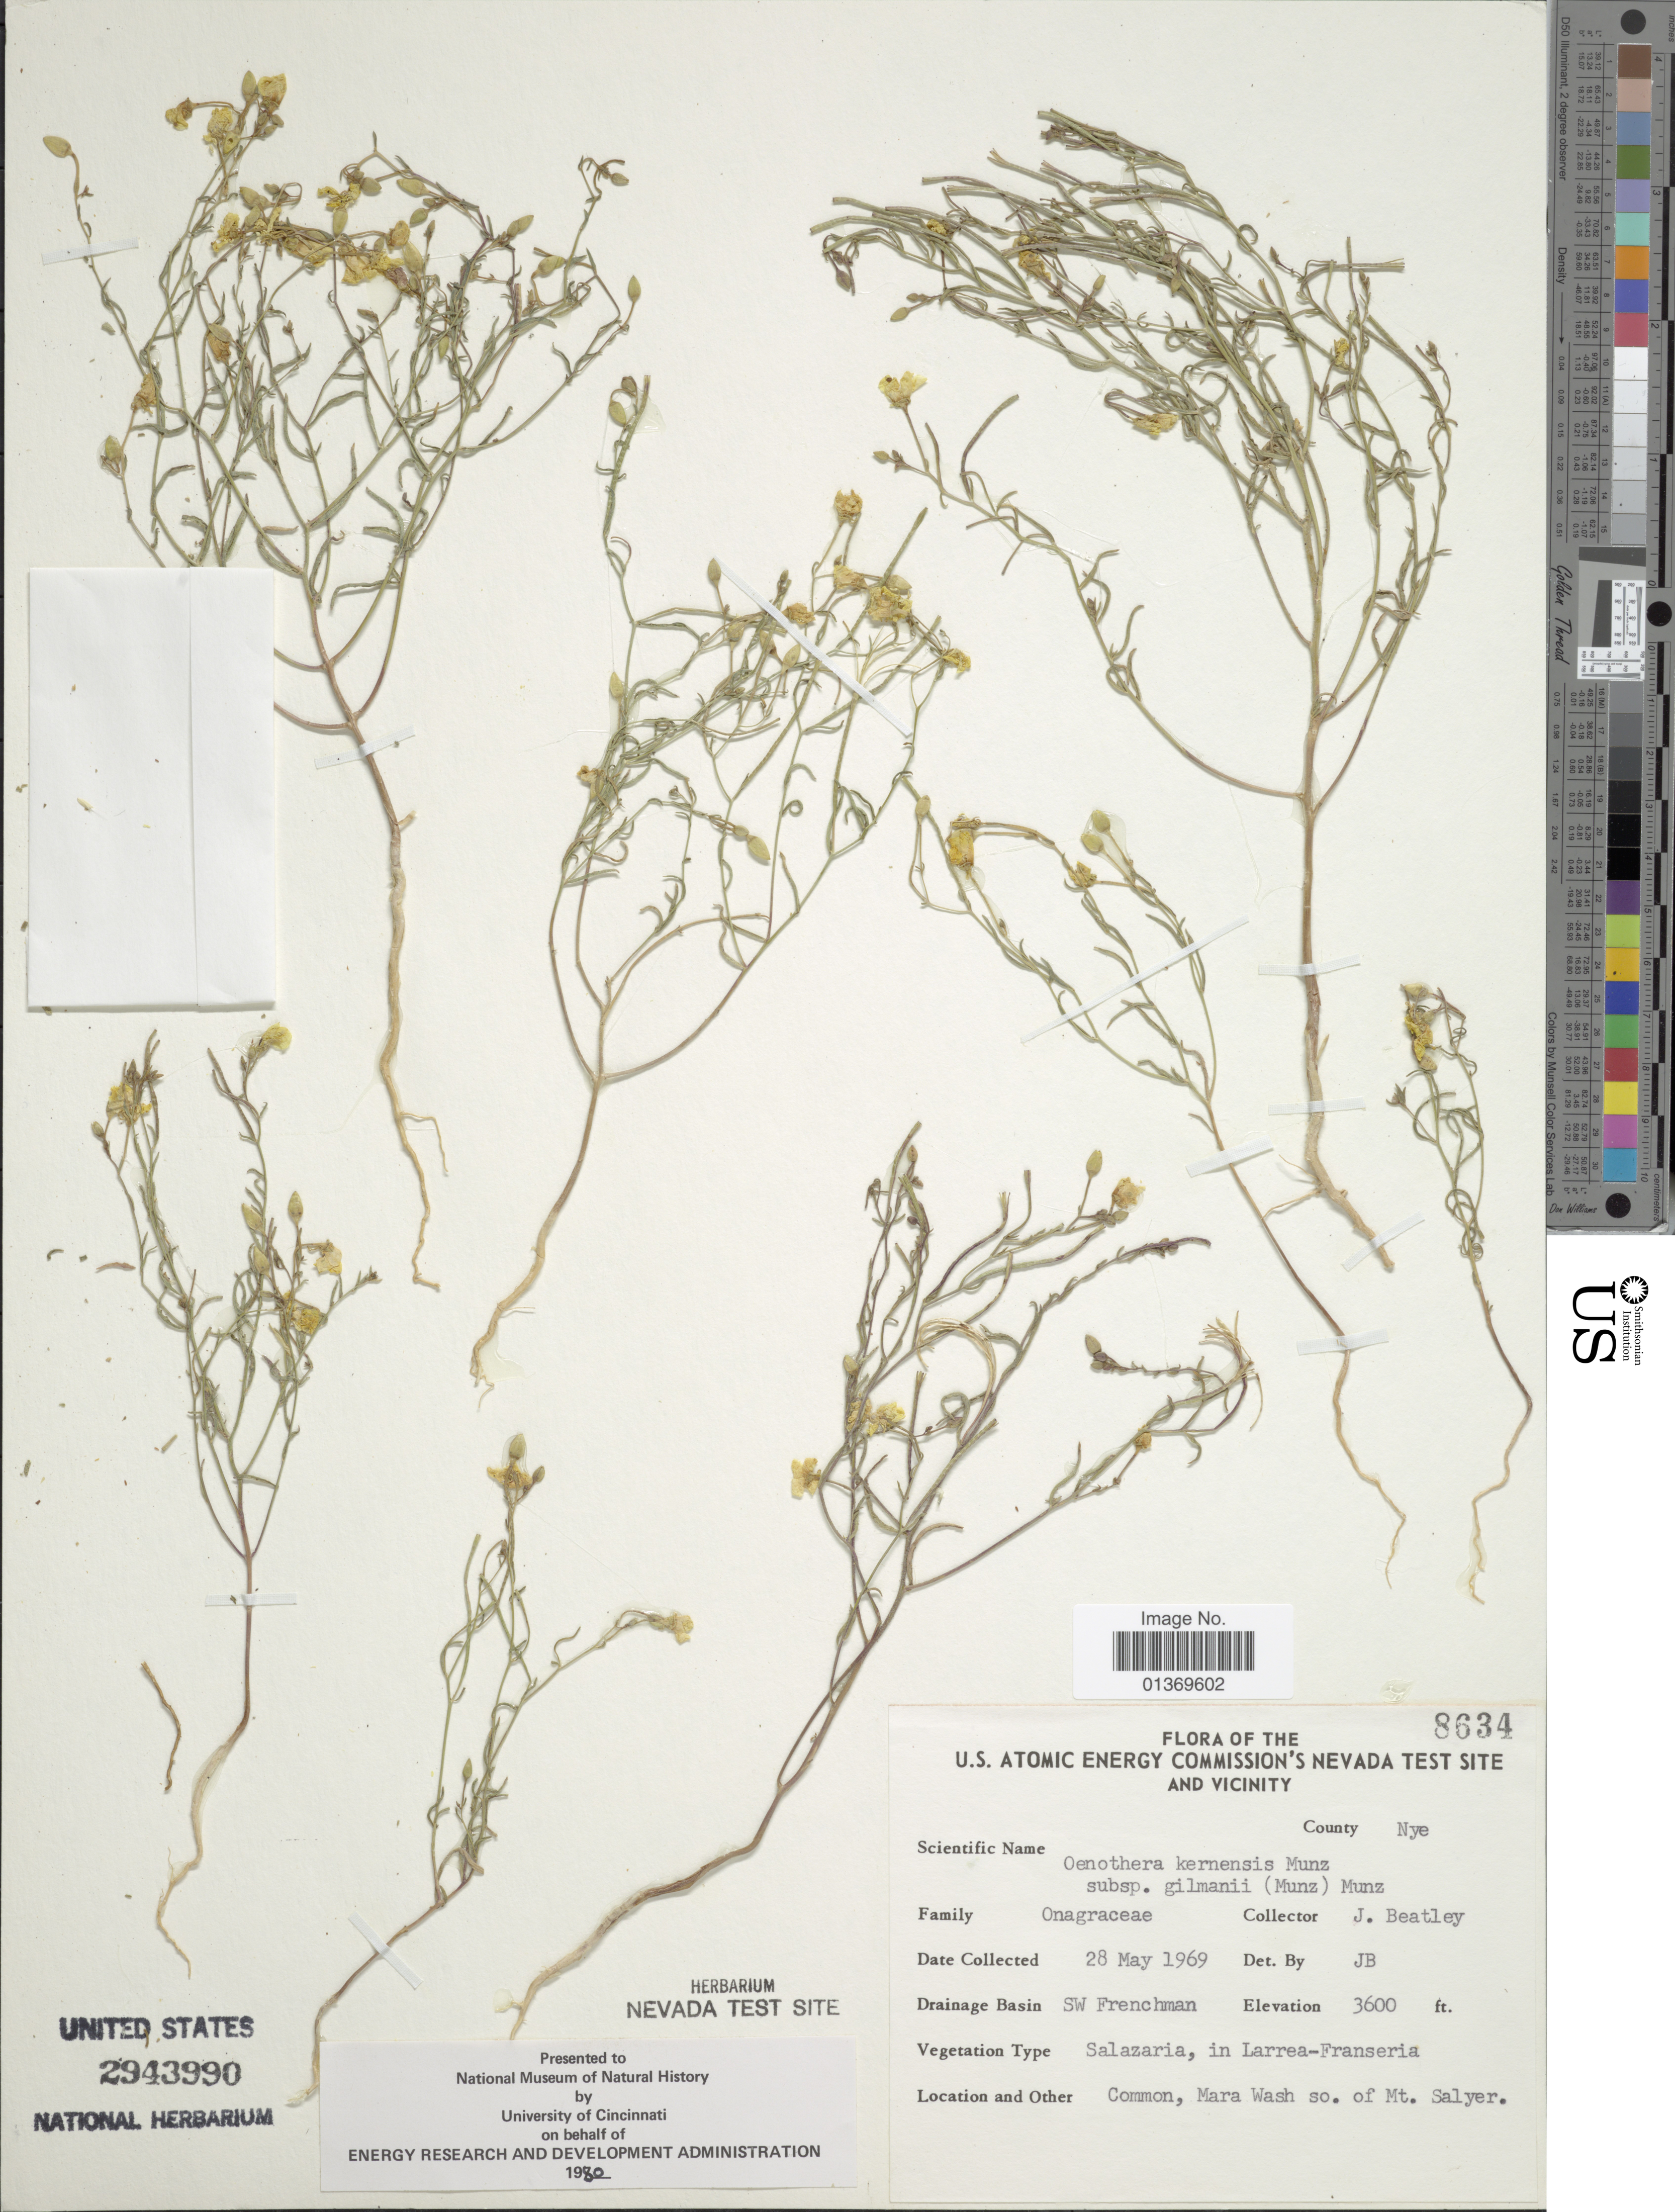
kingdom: Plantae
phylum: Tracheophyta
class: Magnoliopsida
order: Myrtales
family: Onagraceae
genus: Camissonia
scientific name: Camissonia kernensis subsp. gilmanii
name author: (Munz) P.H. Raven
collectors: J. C. Beatley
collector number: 8634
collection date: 1969-05-28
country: United States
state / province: Nevada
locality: U.S. Atomic Energy Commission's Nevada Test Site and Vicinity, SW Frenchman, Common, Mara Wash so. of Mt. Salyer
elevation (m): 1097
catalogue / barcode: US 2943990